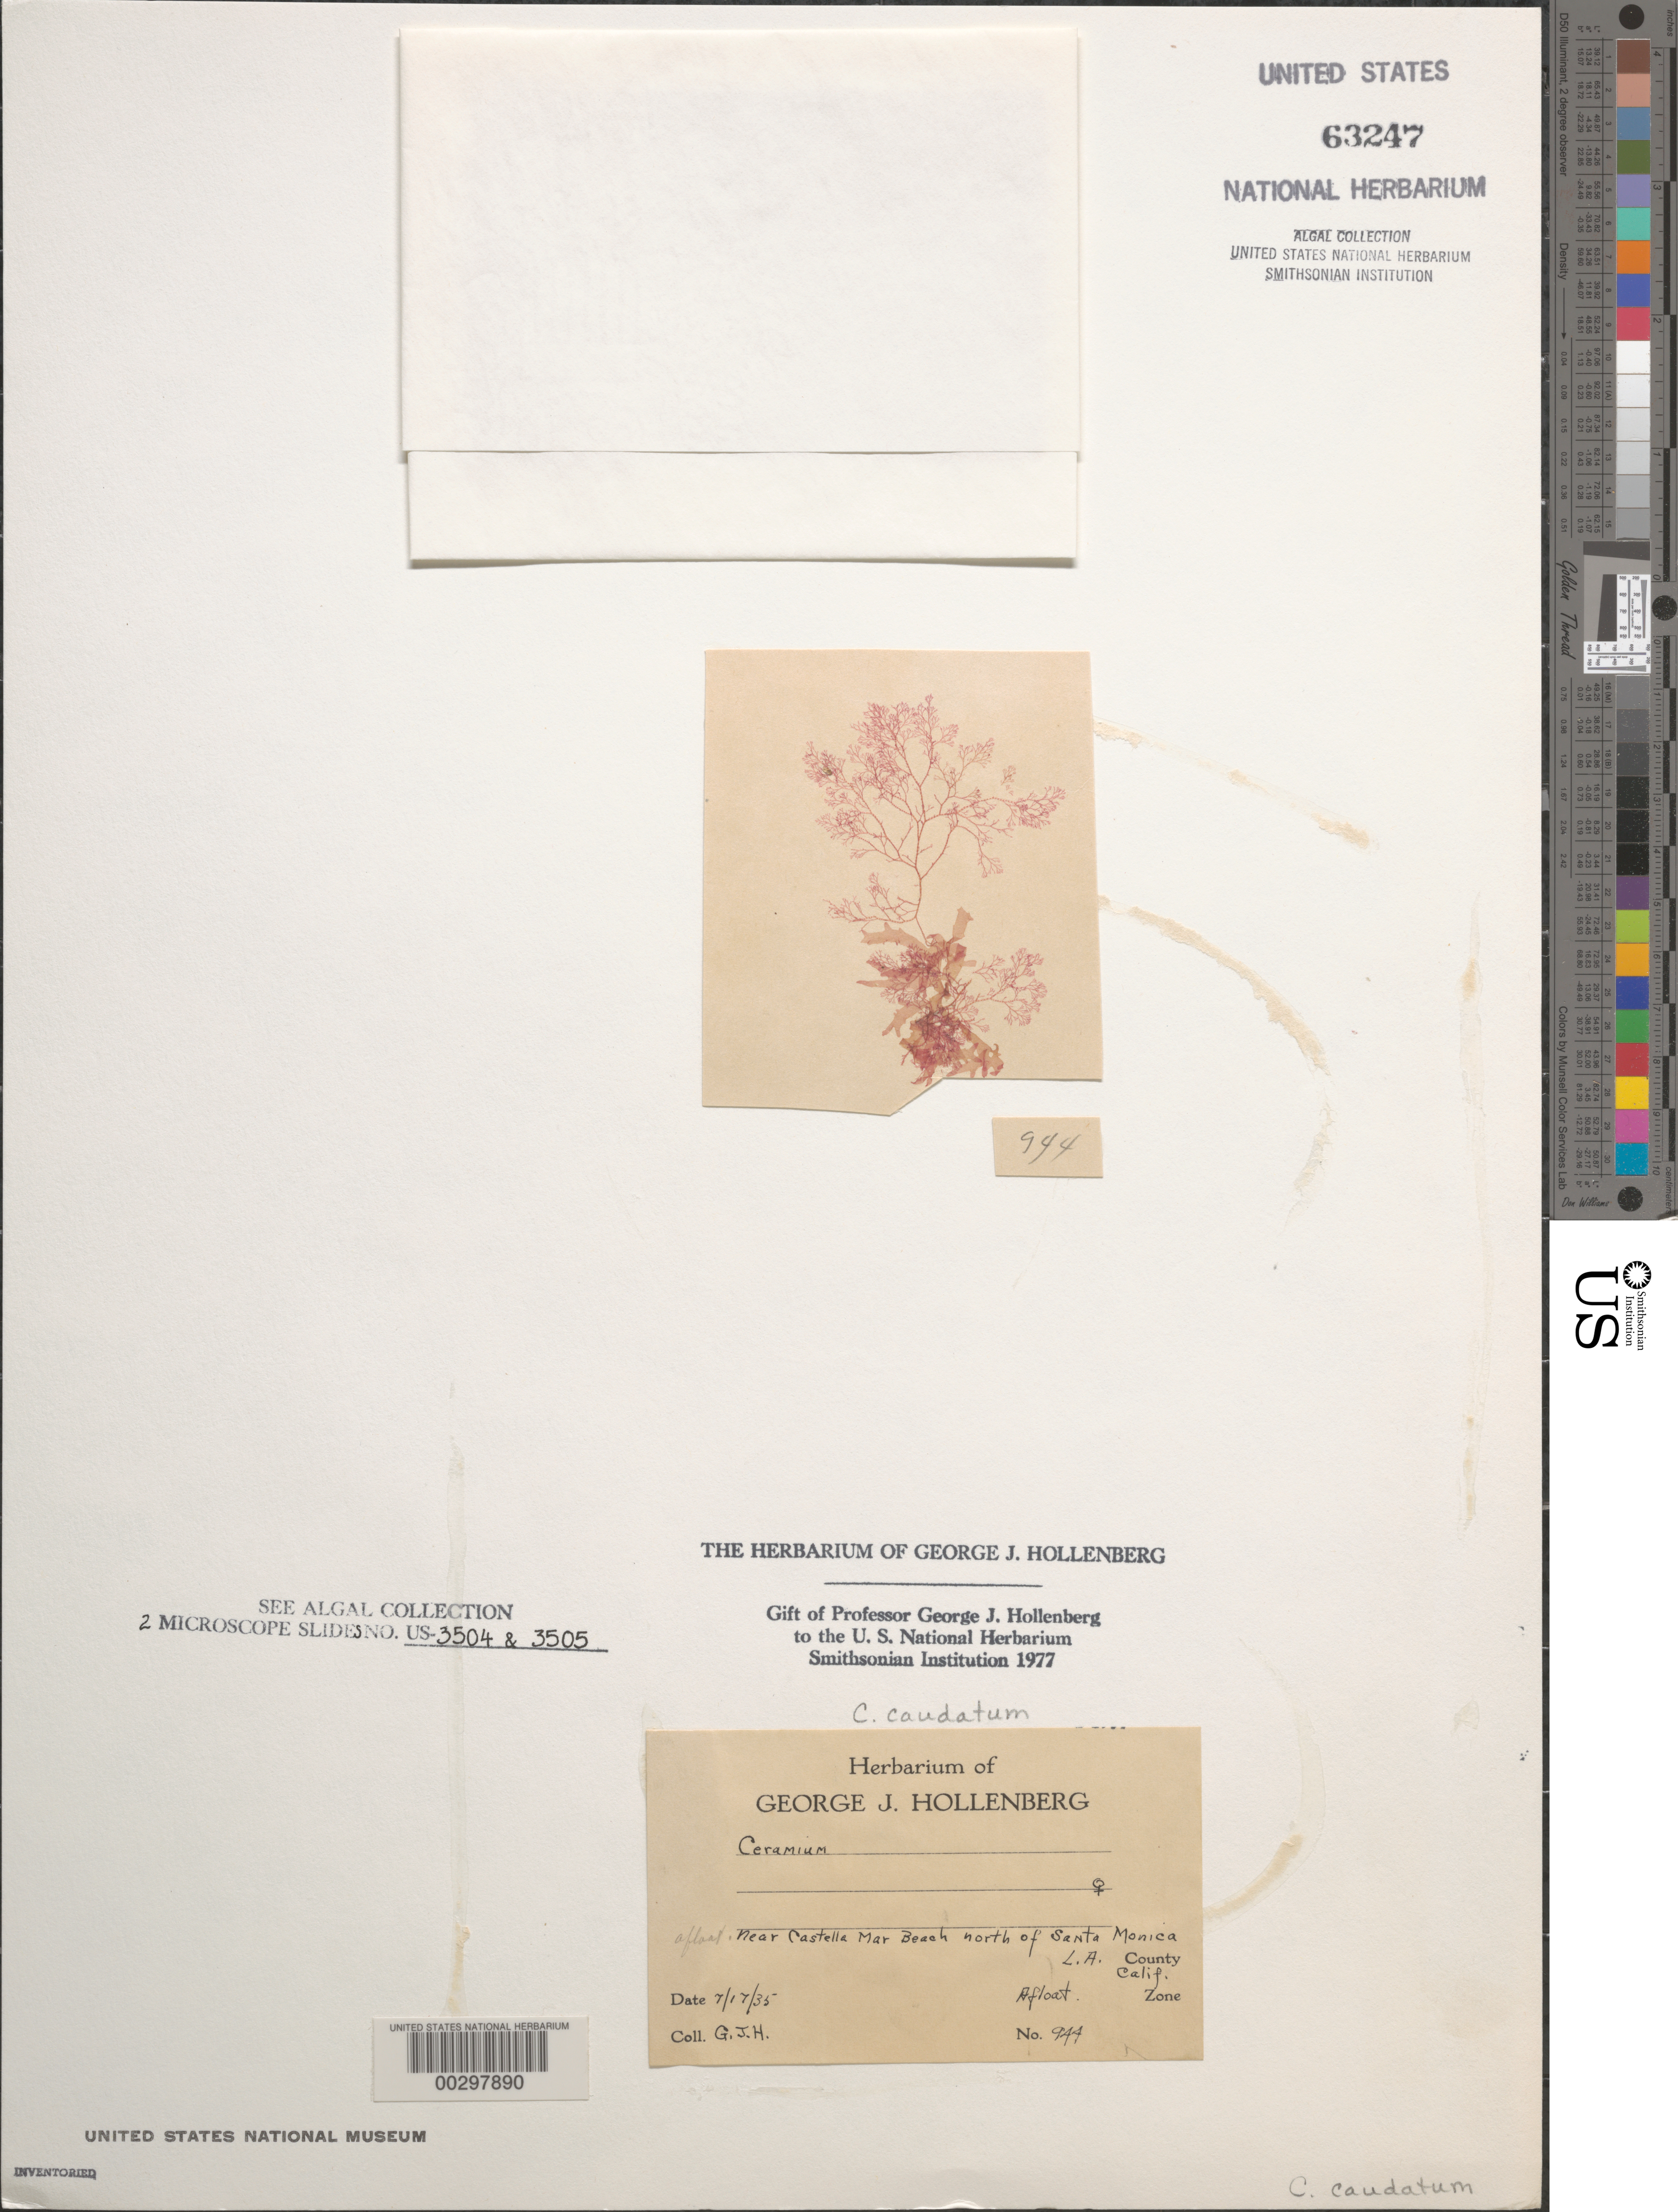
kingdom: Plantae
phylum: Rhodophyta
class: Florideophyceae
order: Ceramiales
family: Ceramiaceae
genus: Ceramium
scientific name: Ceramium caudatum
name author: Setchell & N.L. Gardner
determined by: Hollenberg, George J.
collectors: G. Hollenberg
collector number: GJH 944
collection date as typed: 17 Jul 1935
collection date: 1935-07-17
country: United States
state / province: California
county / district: Los Angeles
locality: Near Castle Mar Beach, north of Santa Monica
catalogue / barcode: US 63247